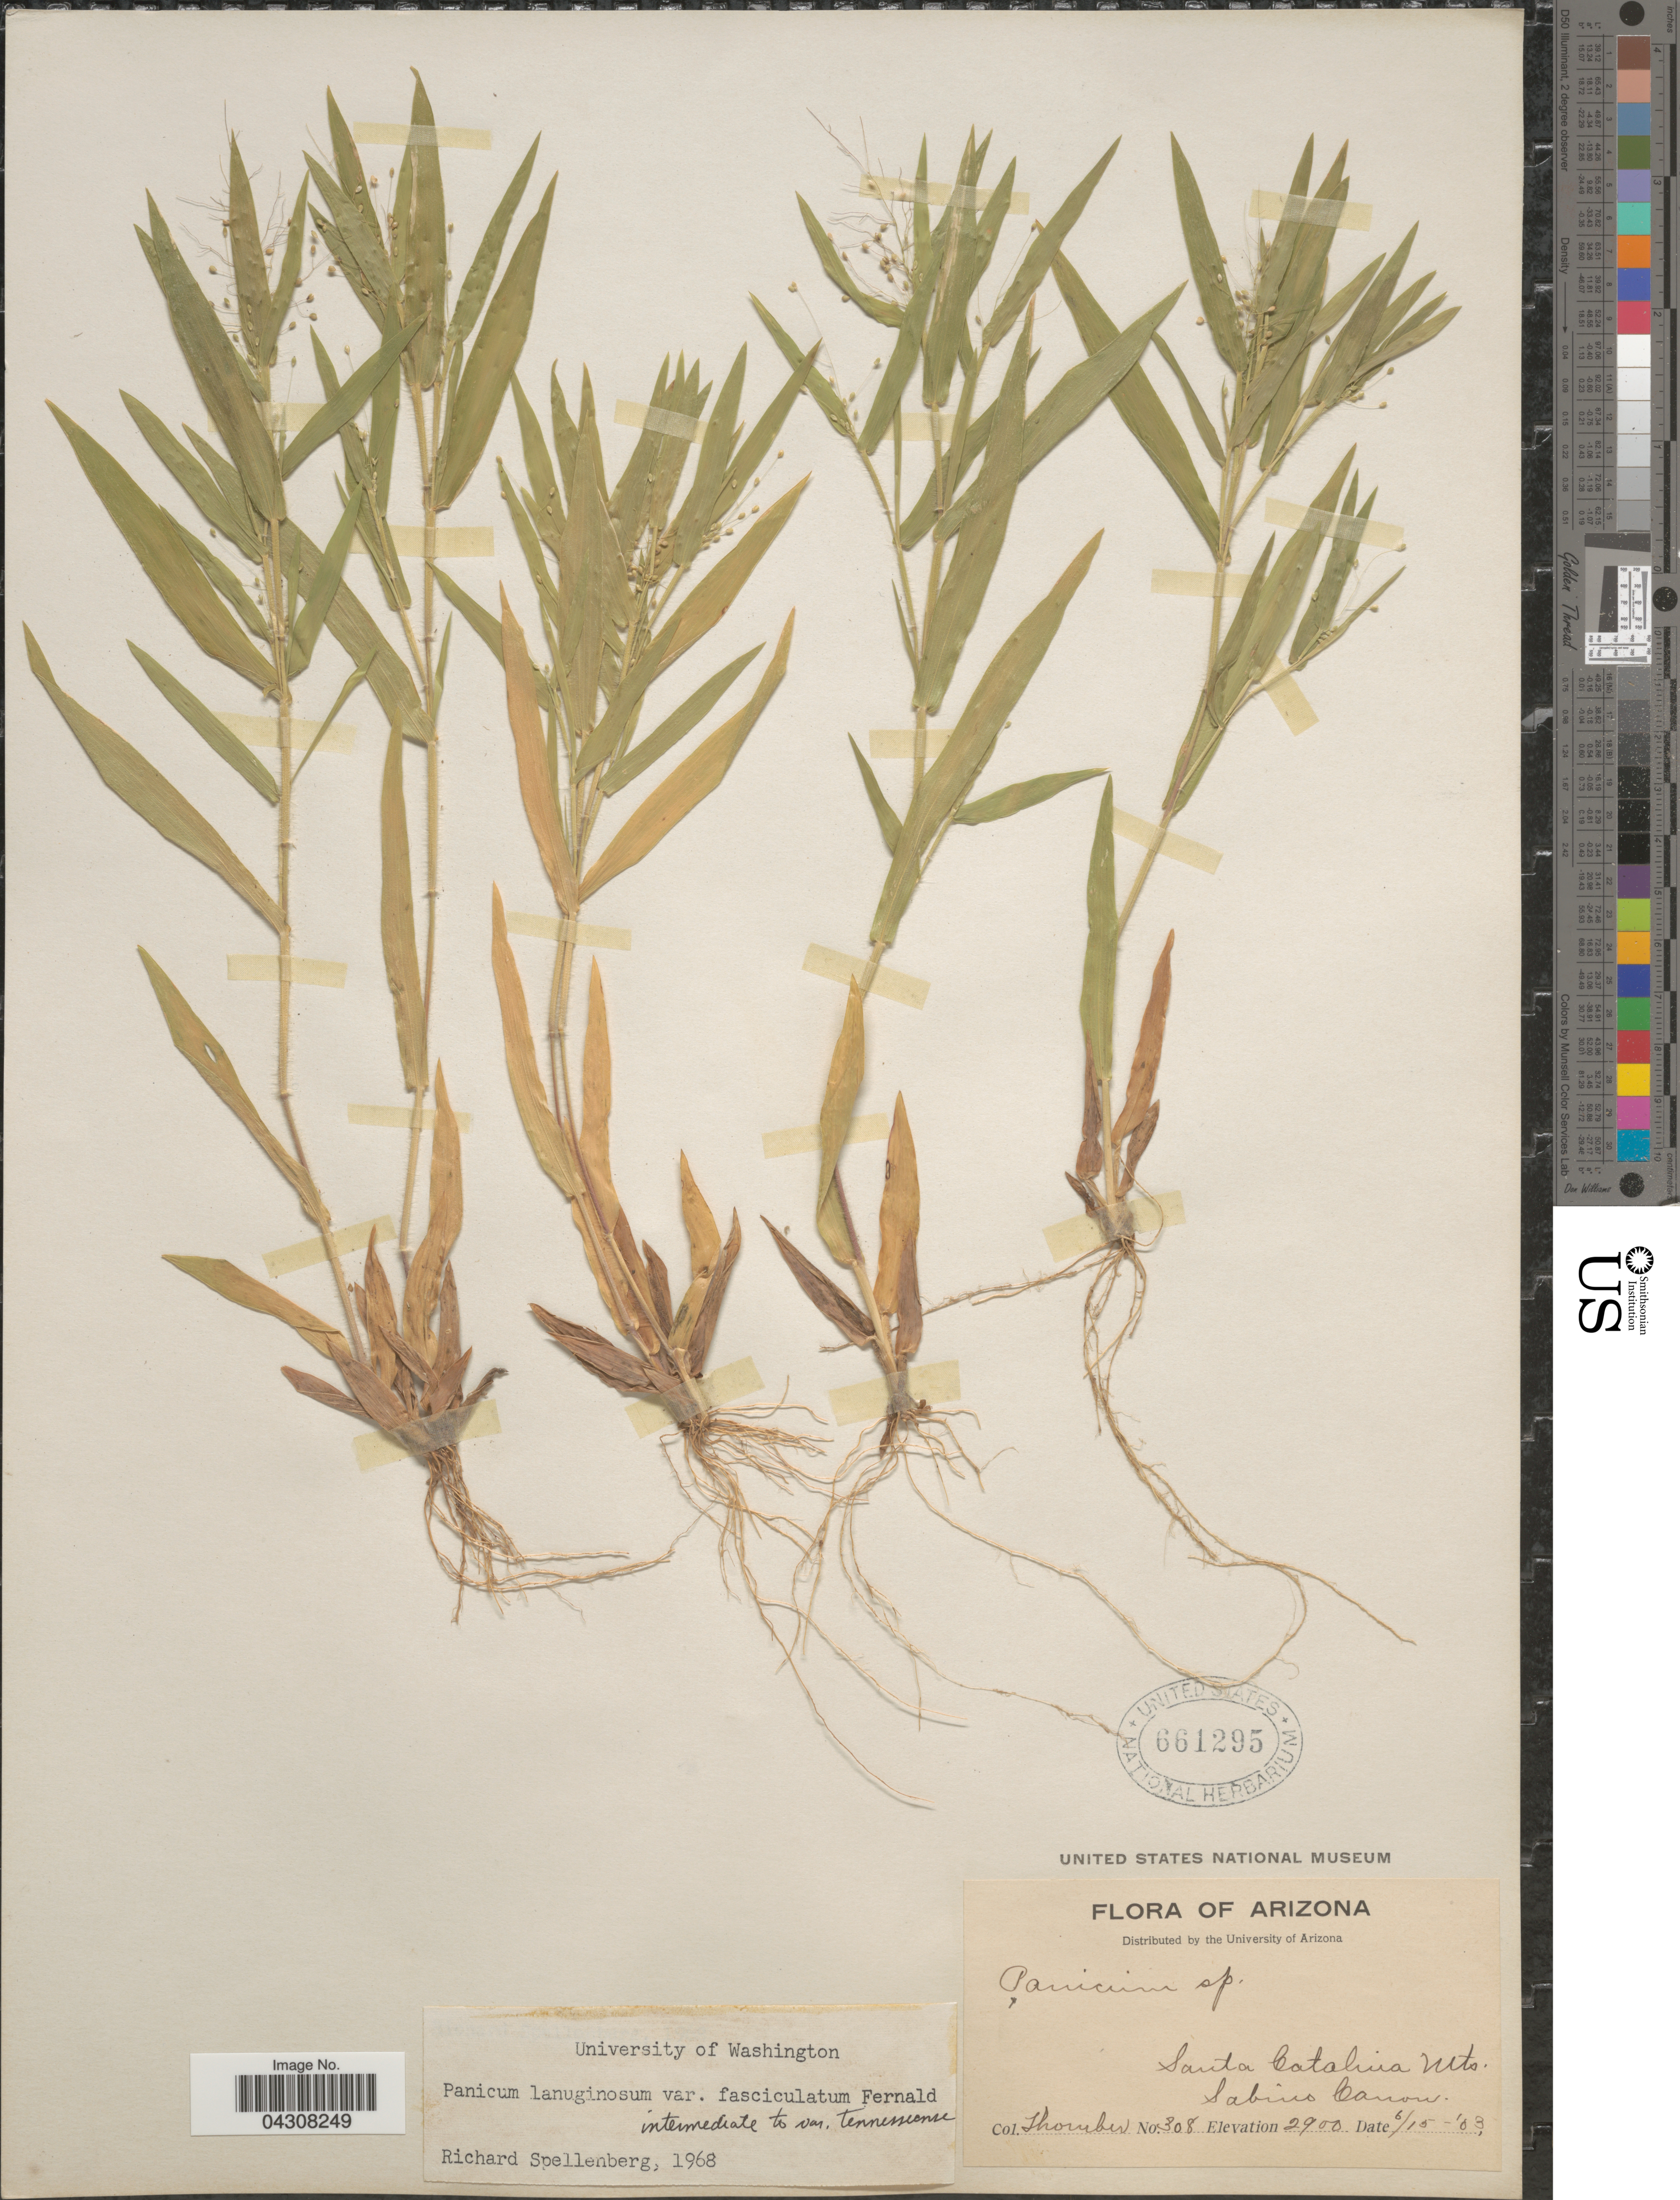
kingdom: Plantae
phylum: Tracheophyta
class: Liliopsida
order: Poales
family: Poaceae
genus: Dichanthelium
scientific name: Dichanthelium acuminatum var. acuminatum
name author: (Sw.) Gould & C.A. Clark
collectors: -. Thornber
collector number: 308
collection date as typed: Transcribed d/m/y: 15/6/3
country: United States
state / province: Arizona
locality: Santa Catalina Mts. Sabino Canon.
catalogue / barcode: US 661295